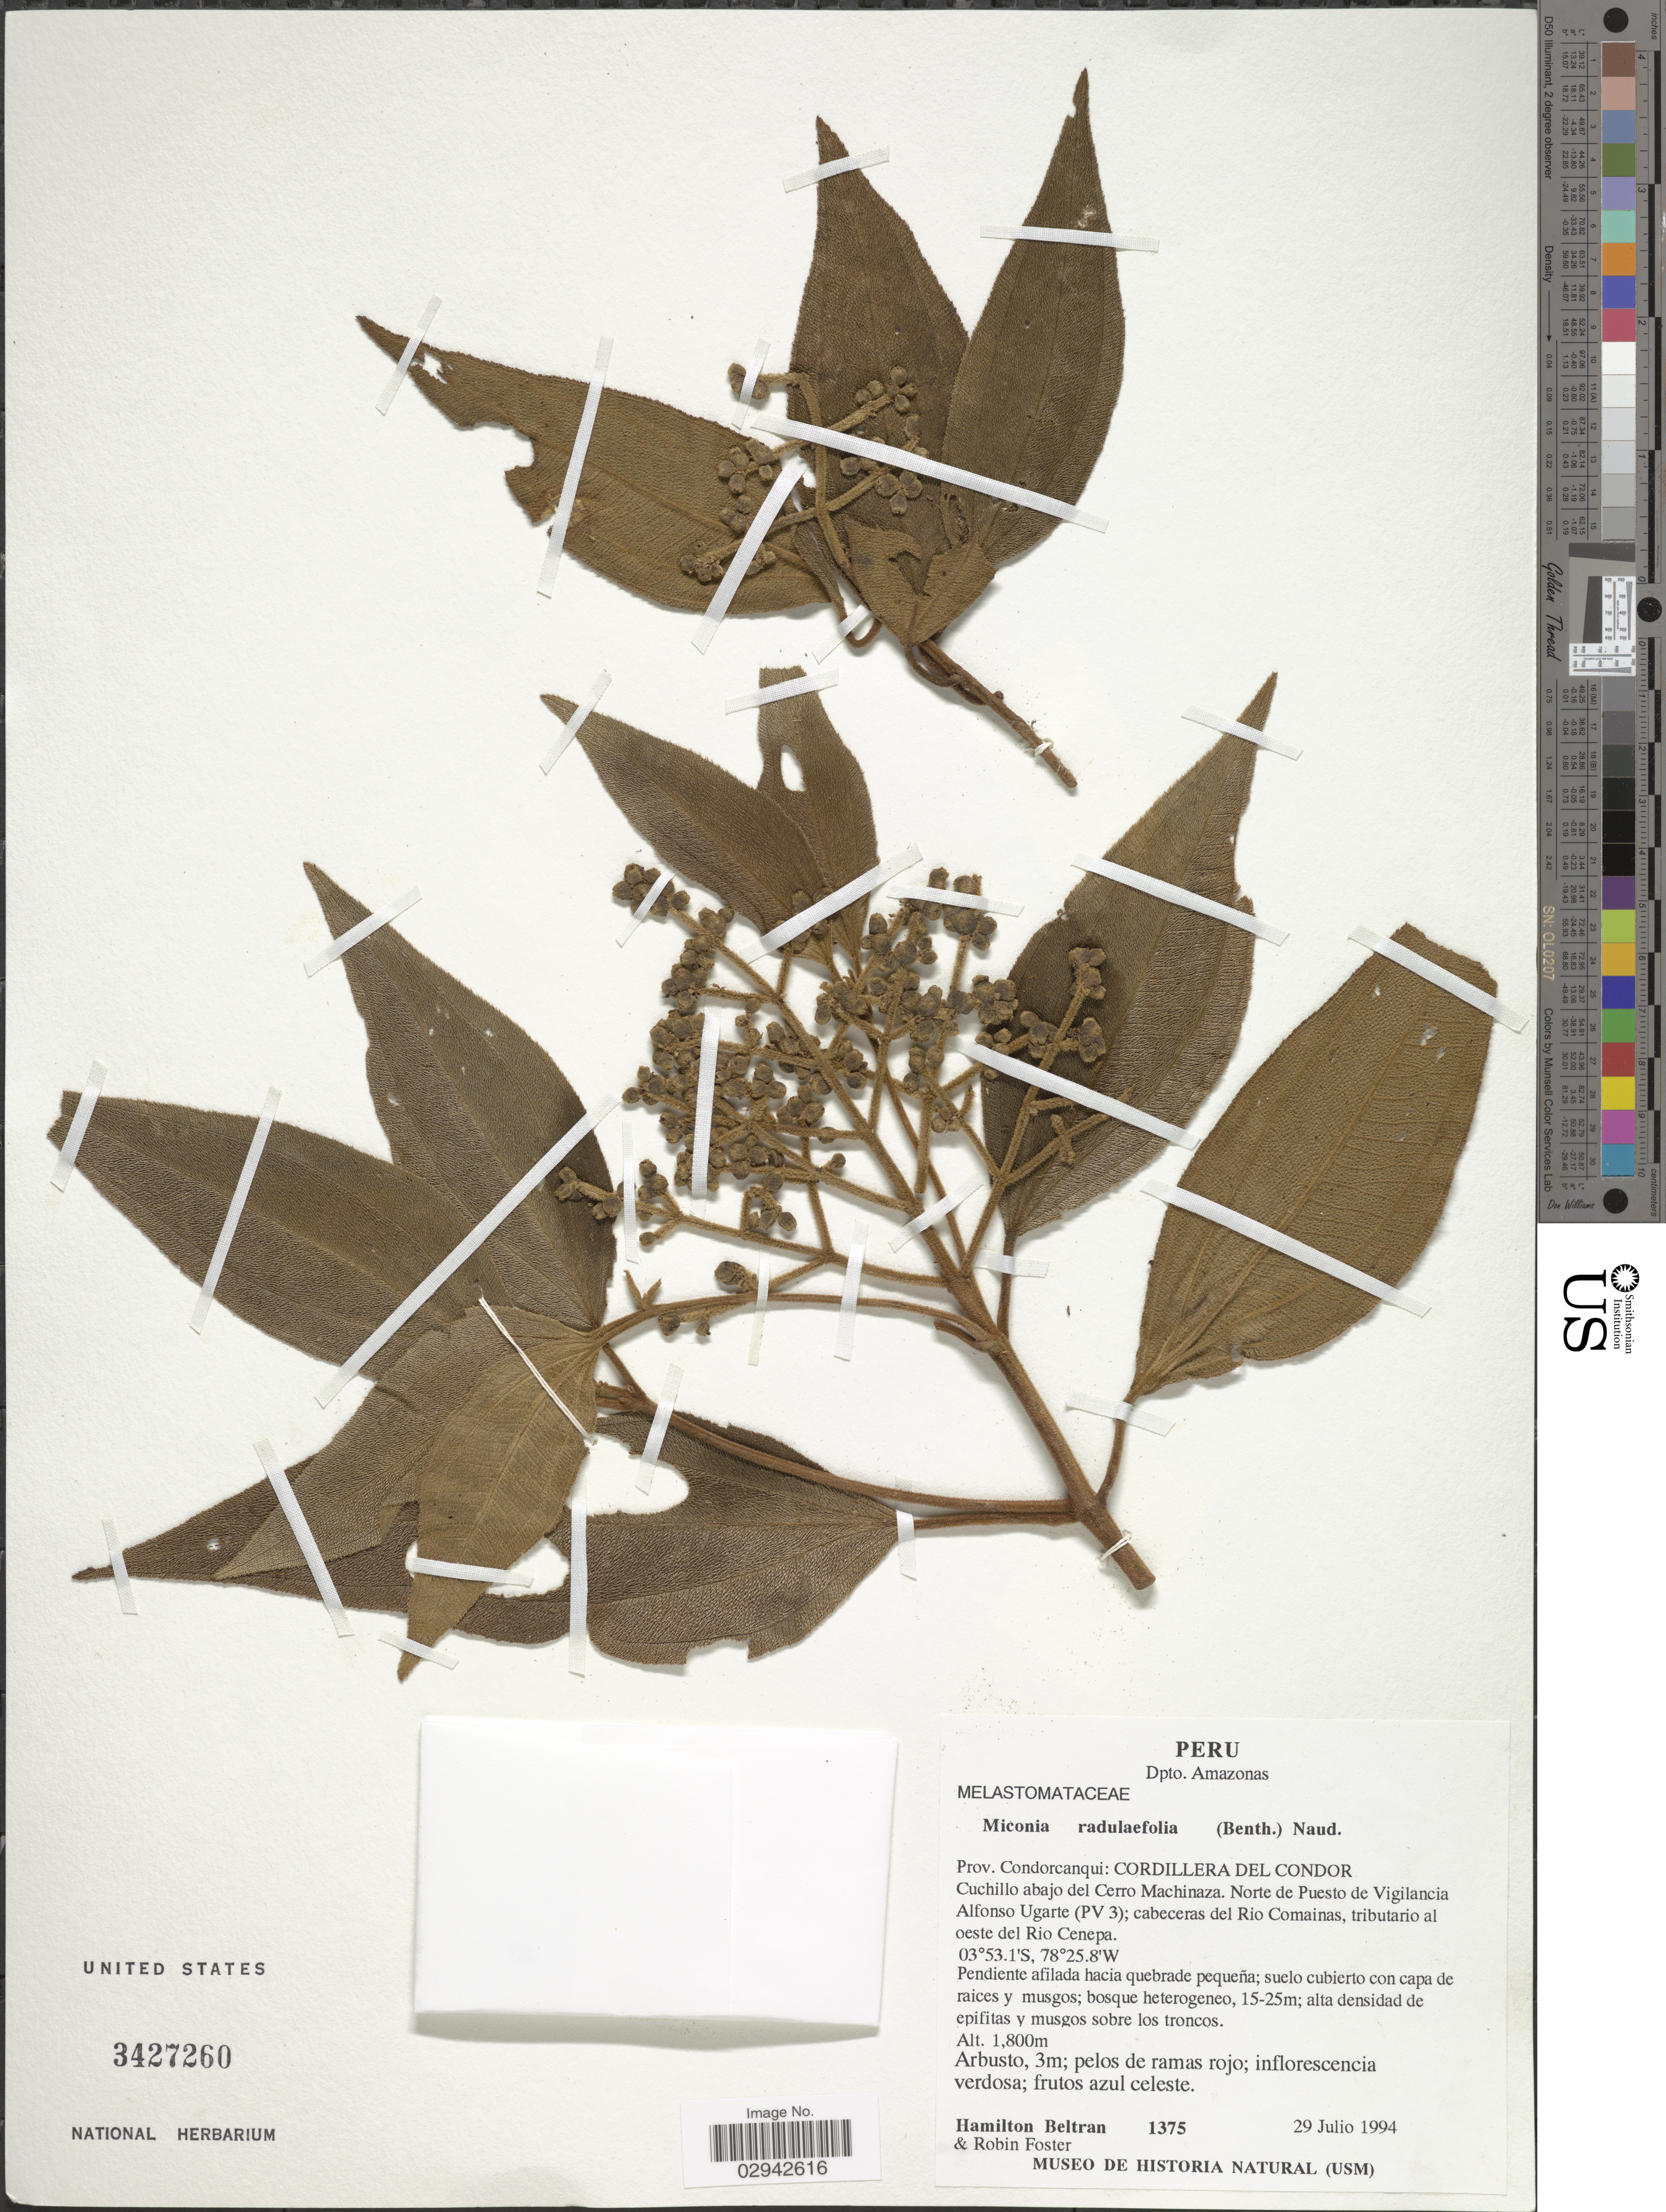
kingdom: Plantae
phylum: Tracheophyta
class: Magnoliopsida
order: Myrtales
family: Melastomataceae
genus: Miconia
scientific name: Miconia radulifolia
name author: (Benth.) Naudin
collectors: H. Beltran & R. B. Foster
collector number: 1375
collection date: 1994-07-29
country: Peru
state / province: Amazonas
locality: Dpto. Amazonas, Prov. Condorcanqui: Cordillera Del Condor, Cuchillo abajo del Cerro Machinaza, Norte de Puesto de Vigilancia, Alfonso Ugarte (PV 3); cabeceras del Rio Comainas, tributario al oeste del Rio Cenepa.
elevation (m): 1800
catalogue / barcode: US 3427260